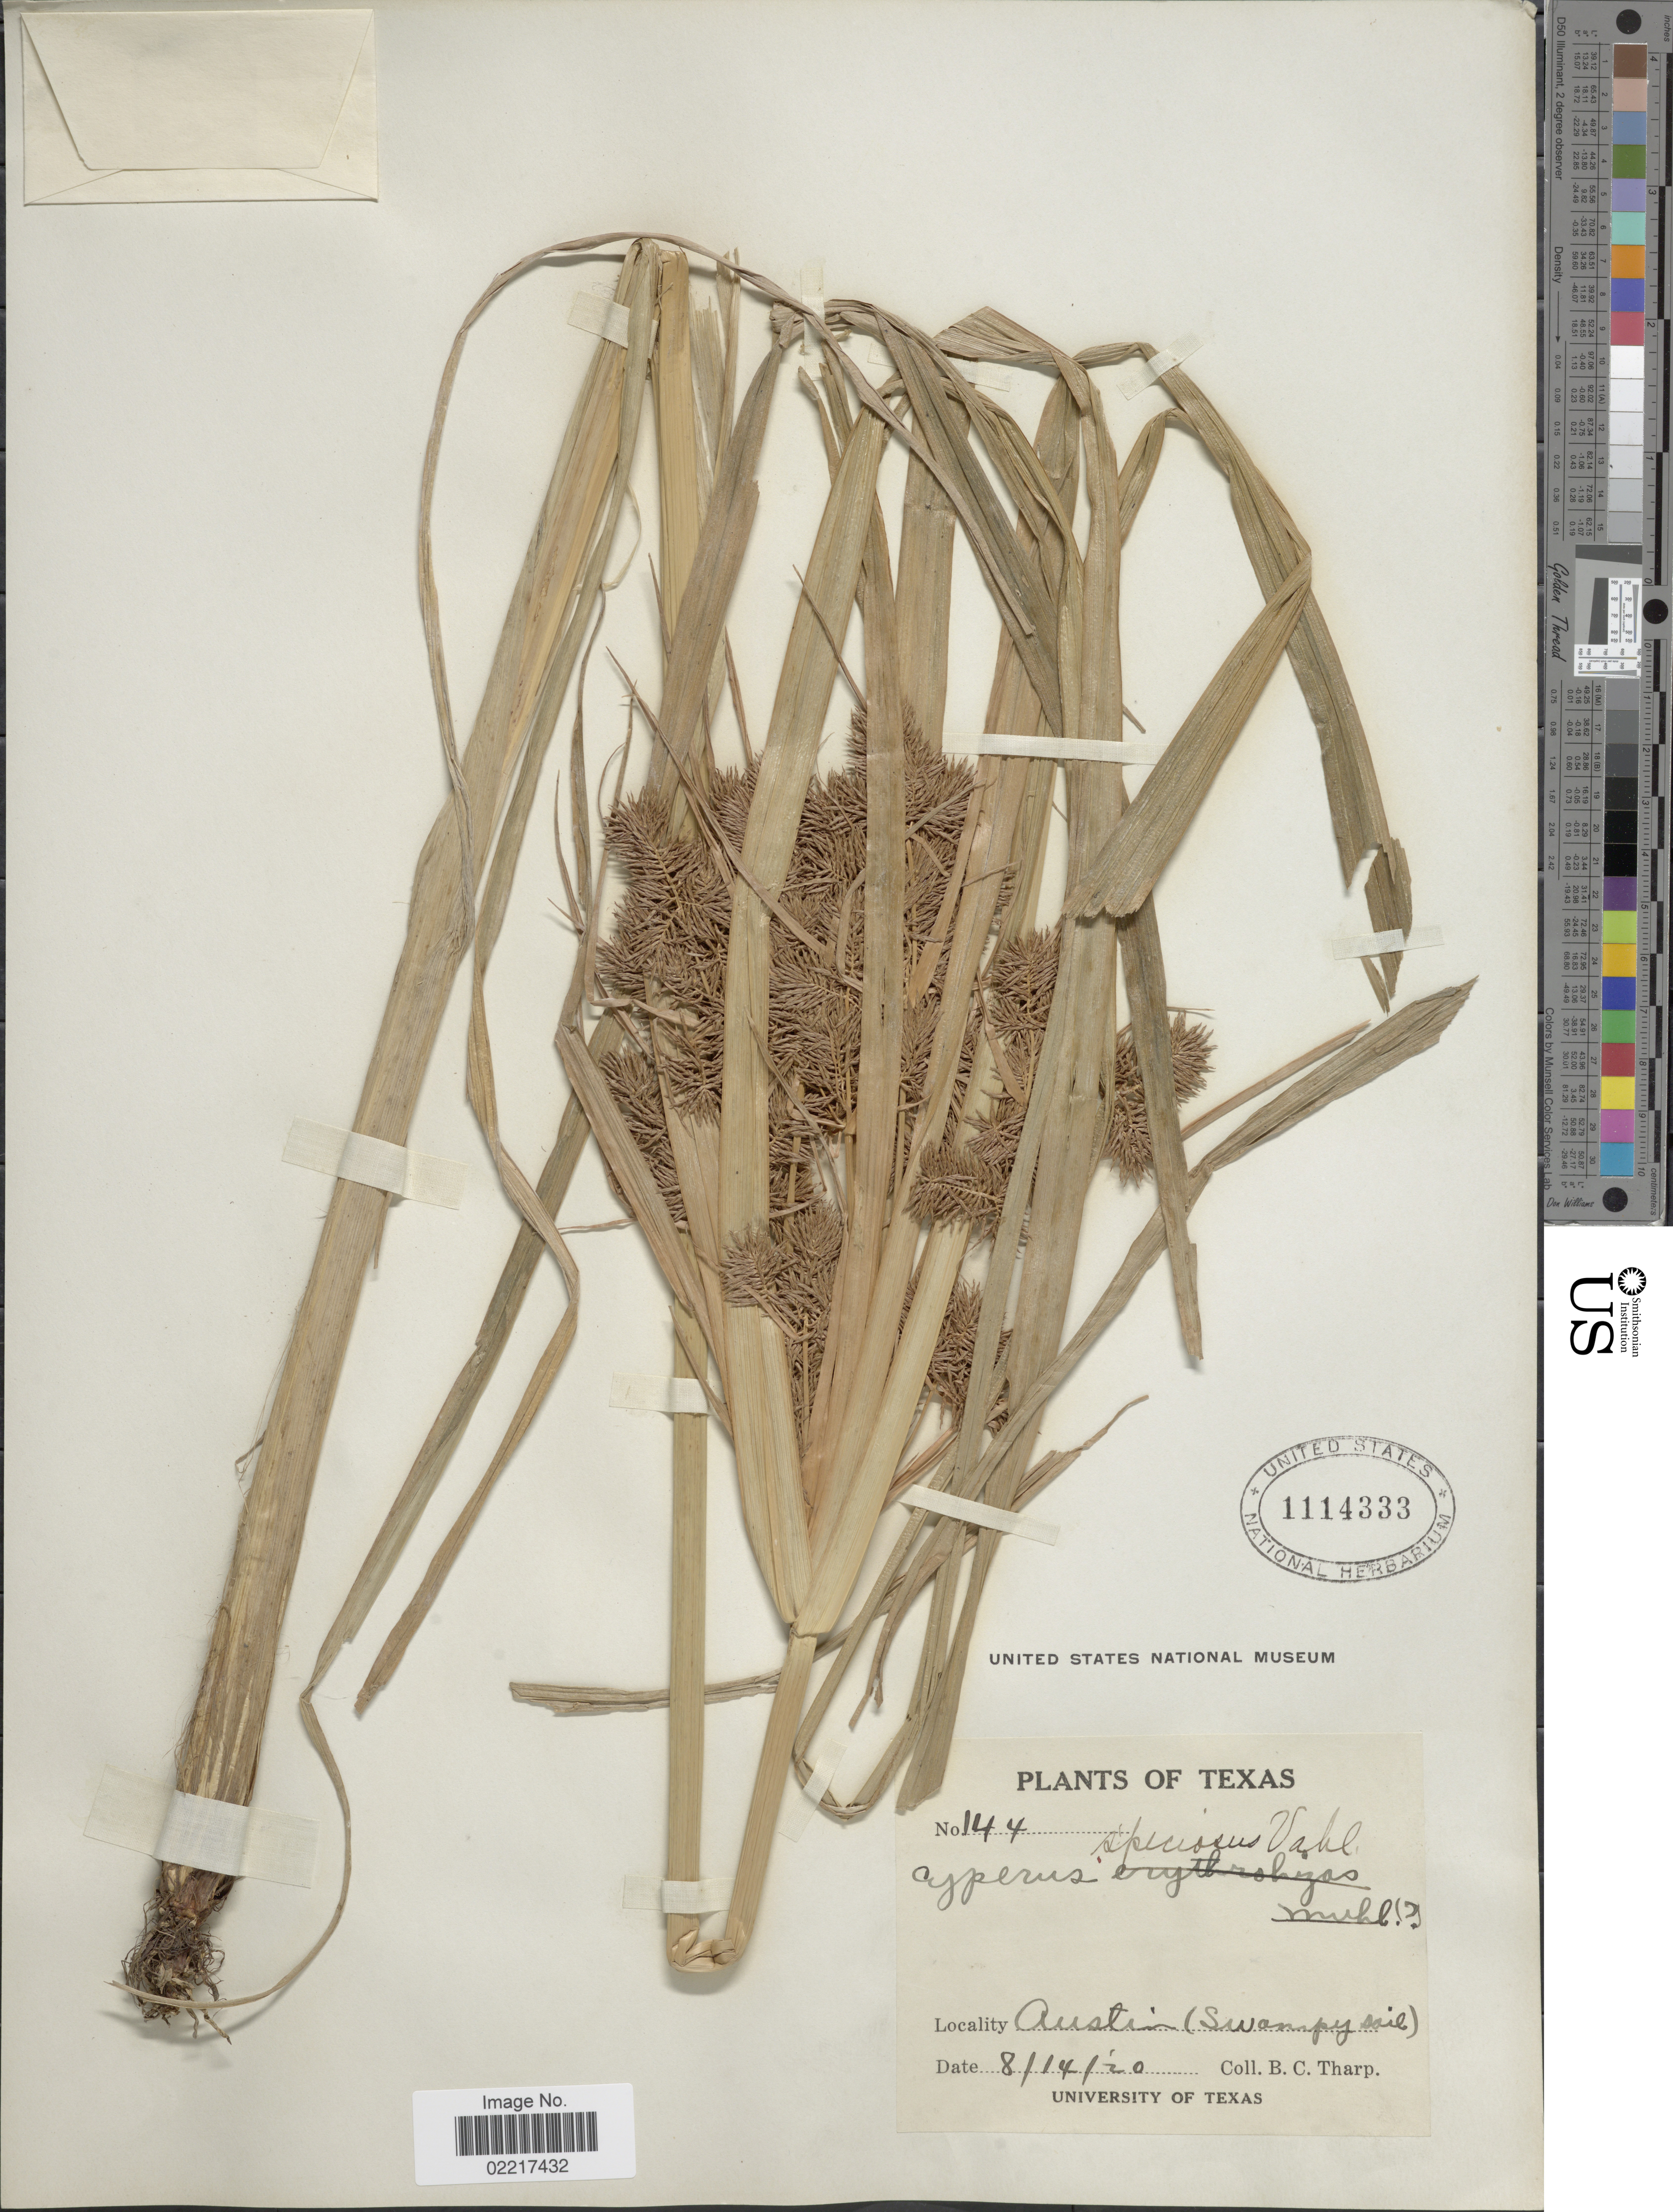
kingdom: Plantae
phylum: Tracheophyta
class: Liliopsida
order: Poales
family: Cyperaceae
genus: Cyperus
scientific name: Cyperus odoratus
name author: L.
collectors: B. C. Tharp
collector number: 144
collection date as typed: Transcribed d/m/y: 14/8/20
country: United States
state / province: Texas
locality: Austin (Swampy soil)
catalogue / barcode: US 1114333